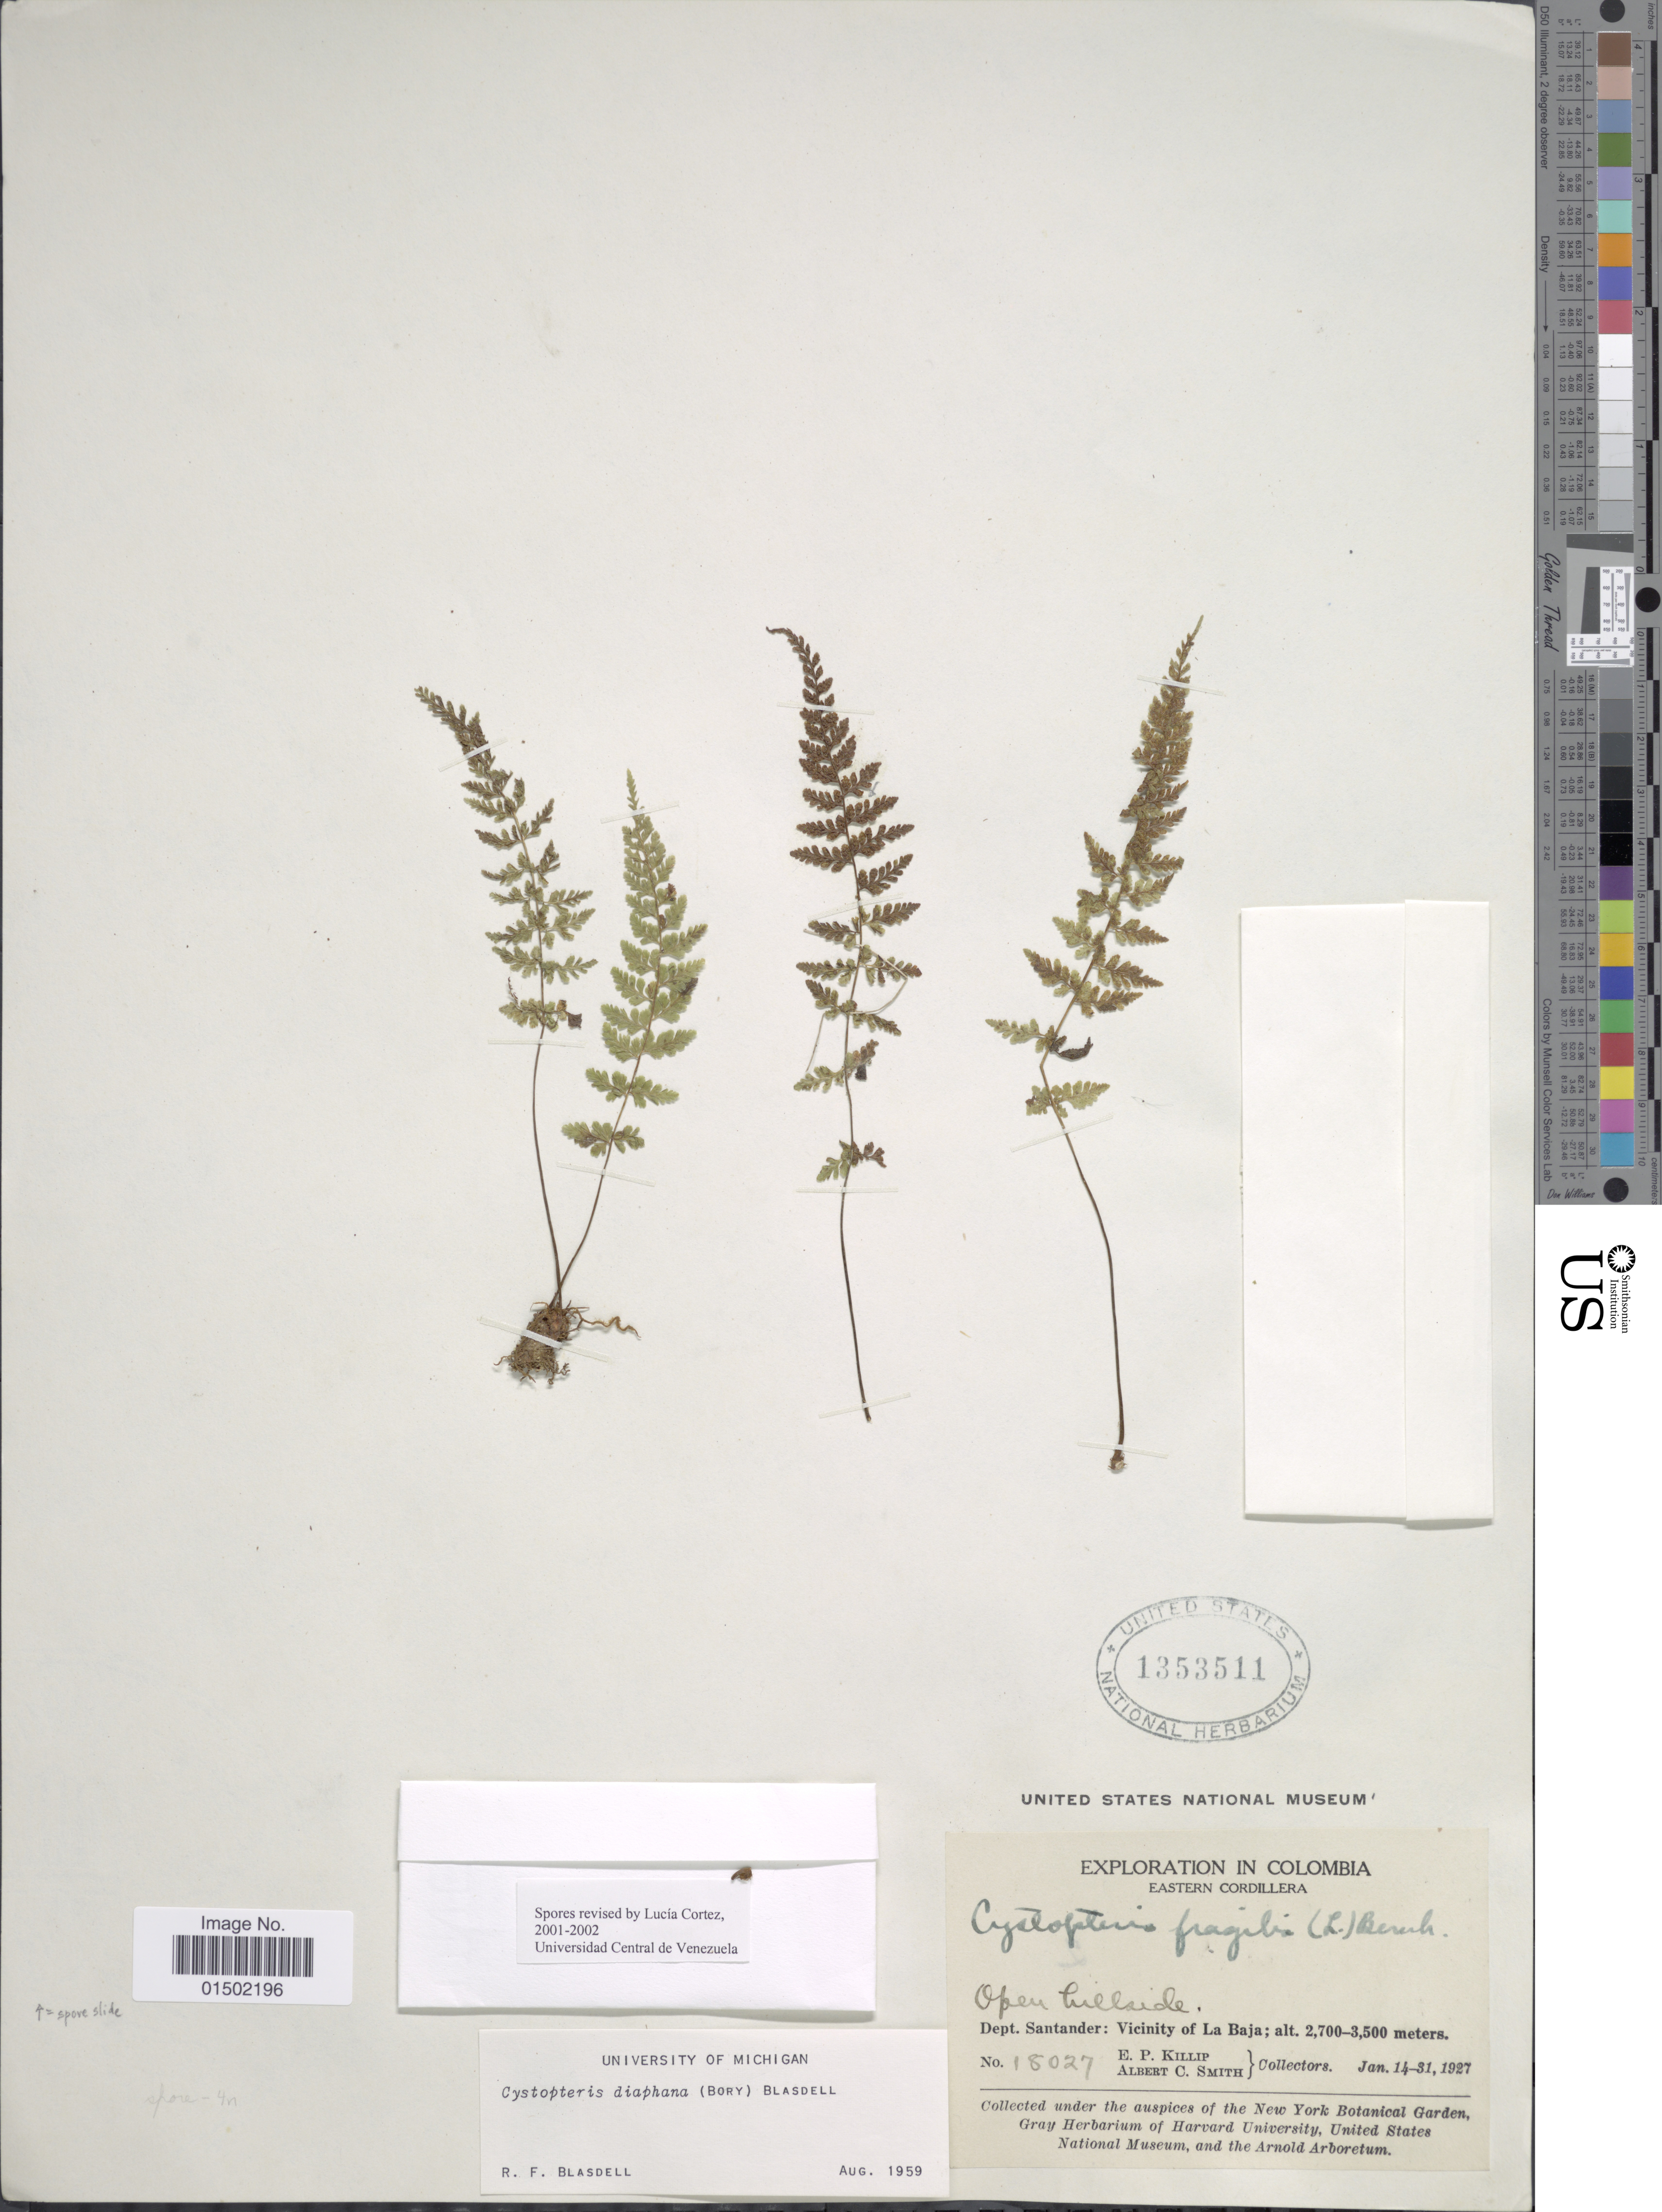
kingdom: Plantae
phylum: Tracheophyta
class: Polypodiopsida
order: Polypodiales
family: Cystopteridaceae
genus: Cystopteris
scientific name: Cystopteris diaphana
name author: (Bory) Blasdell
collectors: E. P. Killip & A. C. Smith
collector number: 18027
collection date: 1927-01-14/1927-01-31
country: Colombia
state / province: Santander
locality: Eastern Cordillera. Vicinity of La Baja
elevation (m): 2700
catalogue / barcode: US 1353511